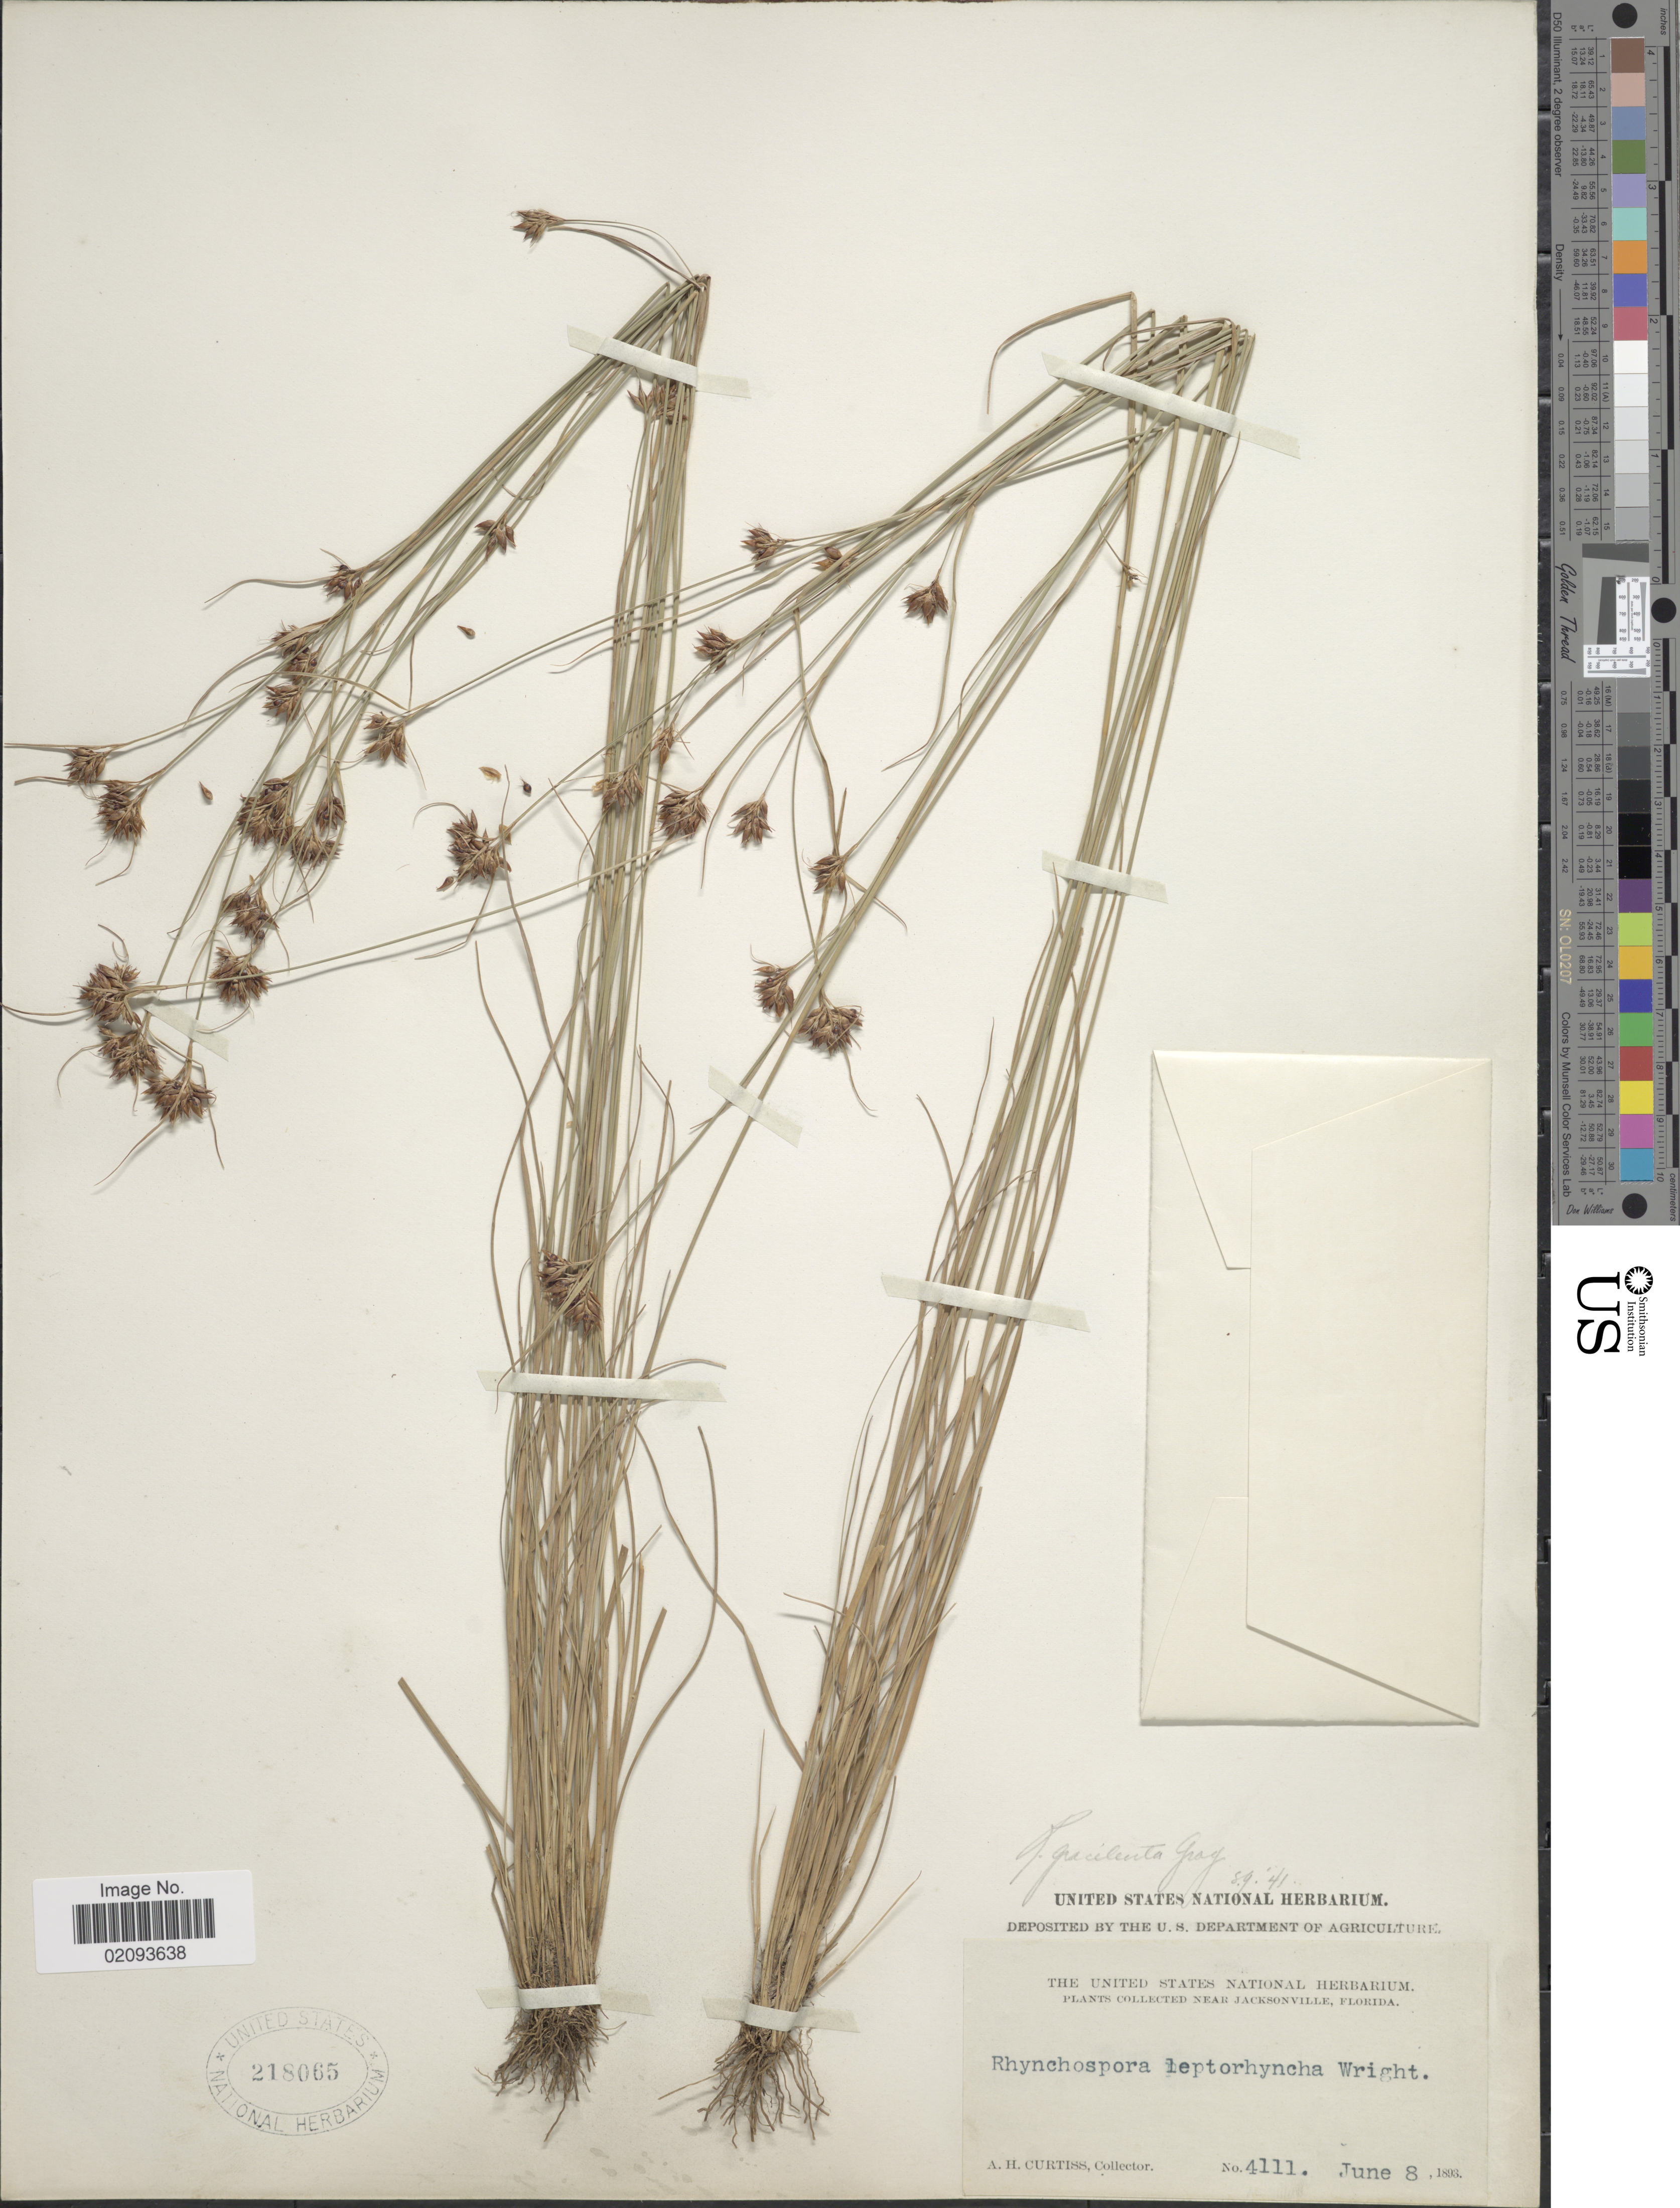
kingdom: Plantae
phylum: Tracheophyta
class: Liliopsida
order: Poales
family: Cyperaceae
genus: Rhynchospora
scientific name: Rhynchospora gracilenta A. Gray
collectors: A. H. Curtiss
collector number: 4111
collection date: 1893-06-08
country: United States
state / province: Florida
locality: Near Jacksonville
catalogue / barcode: US 218065